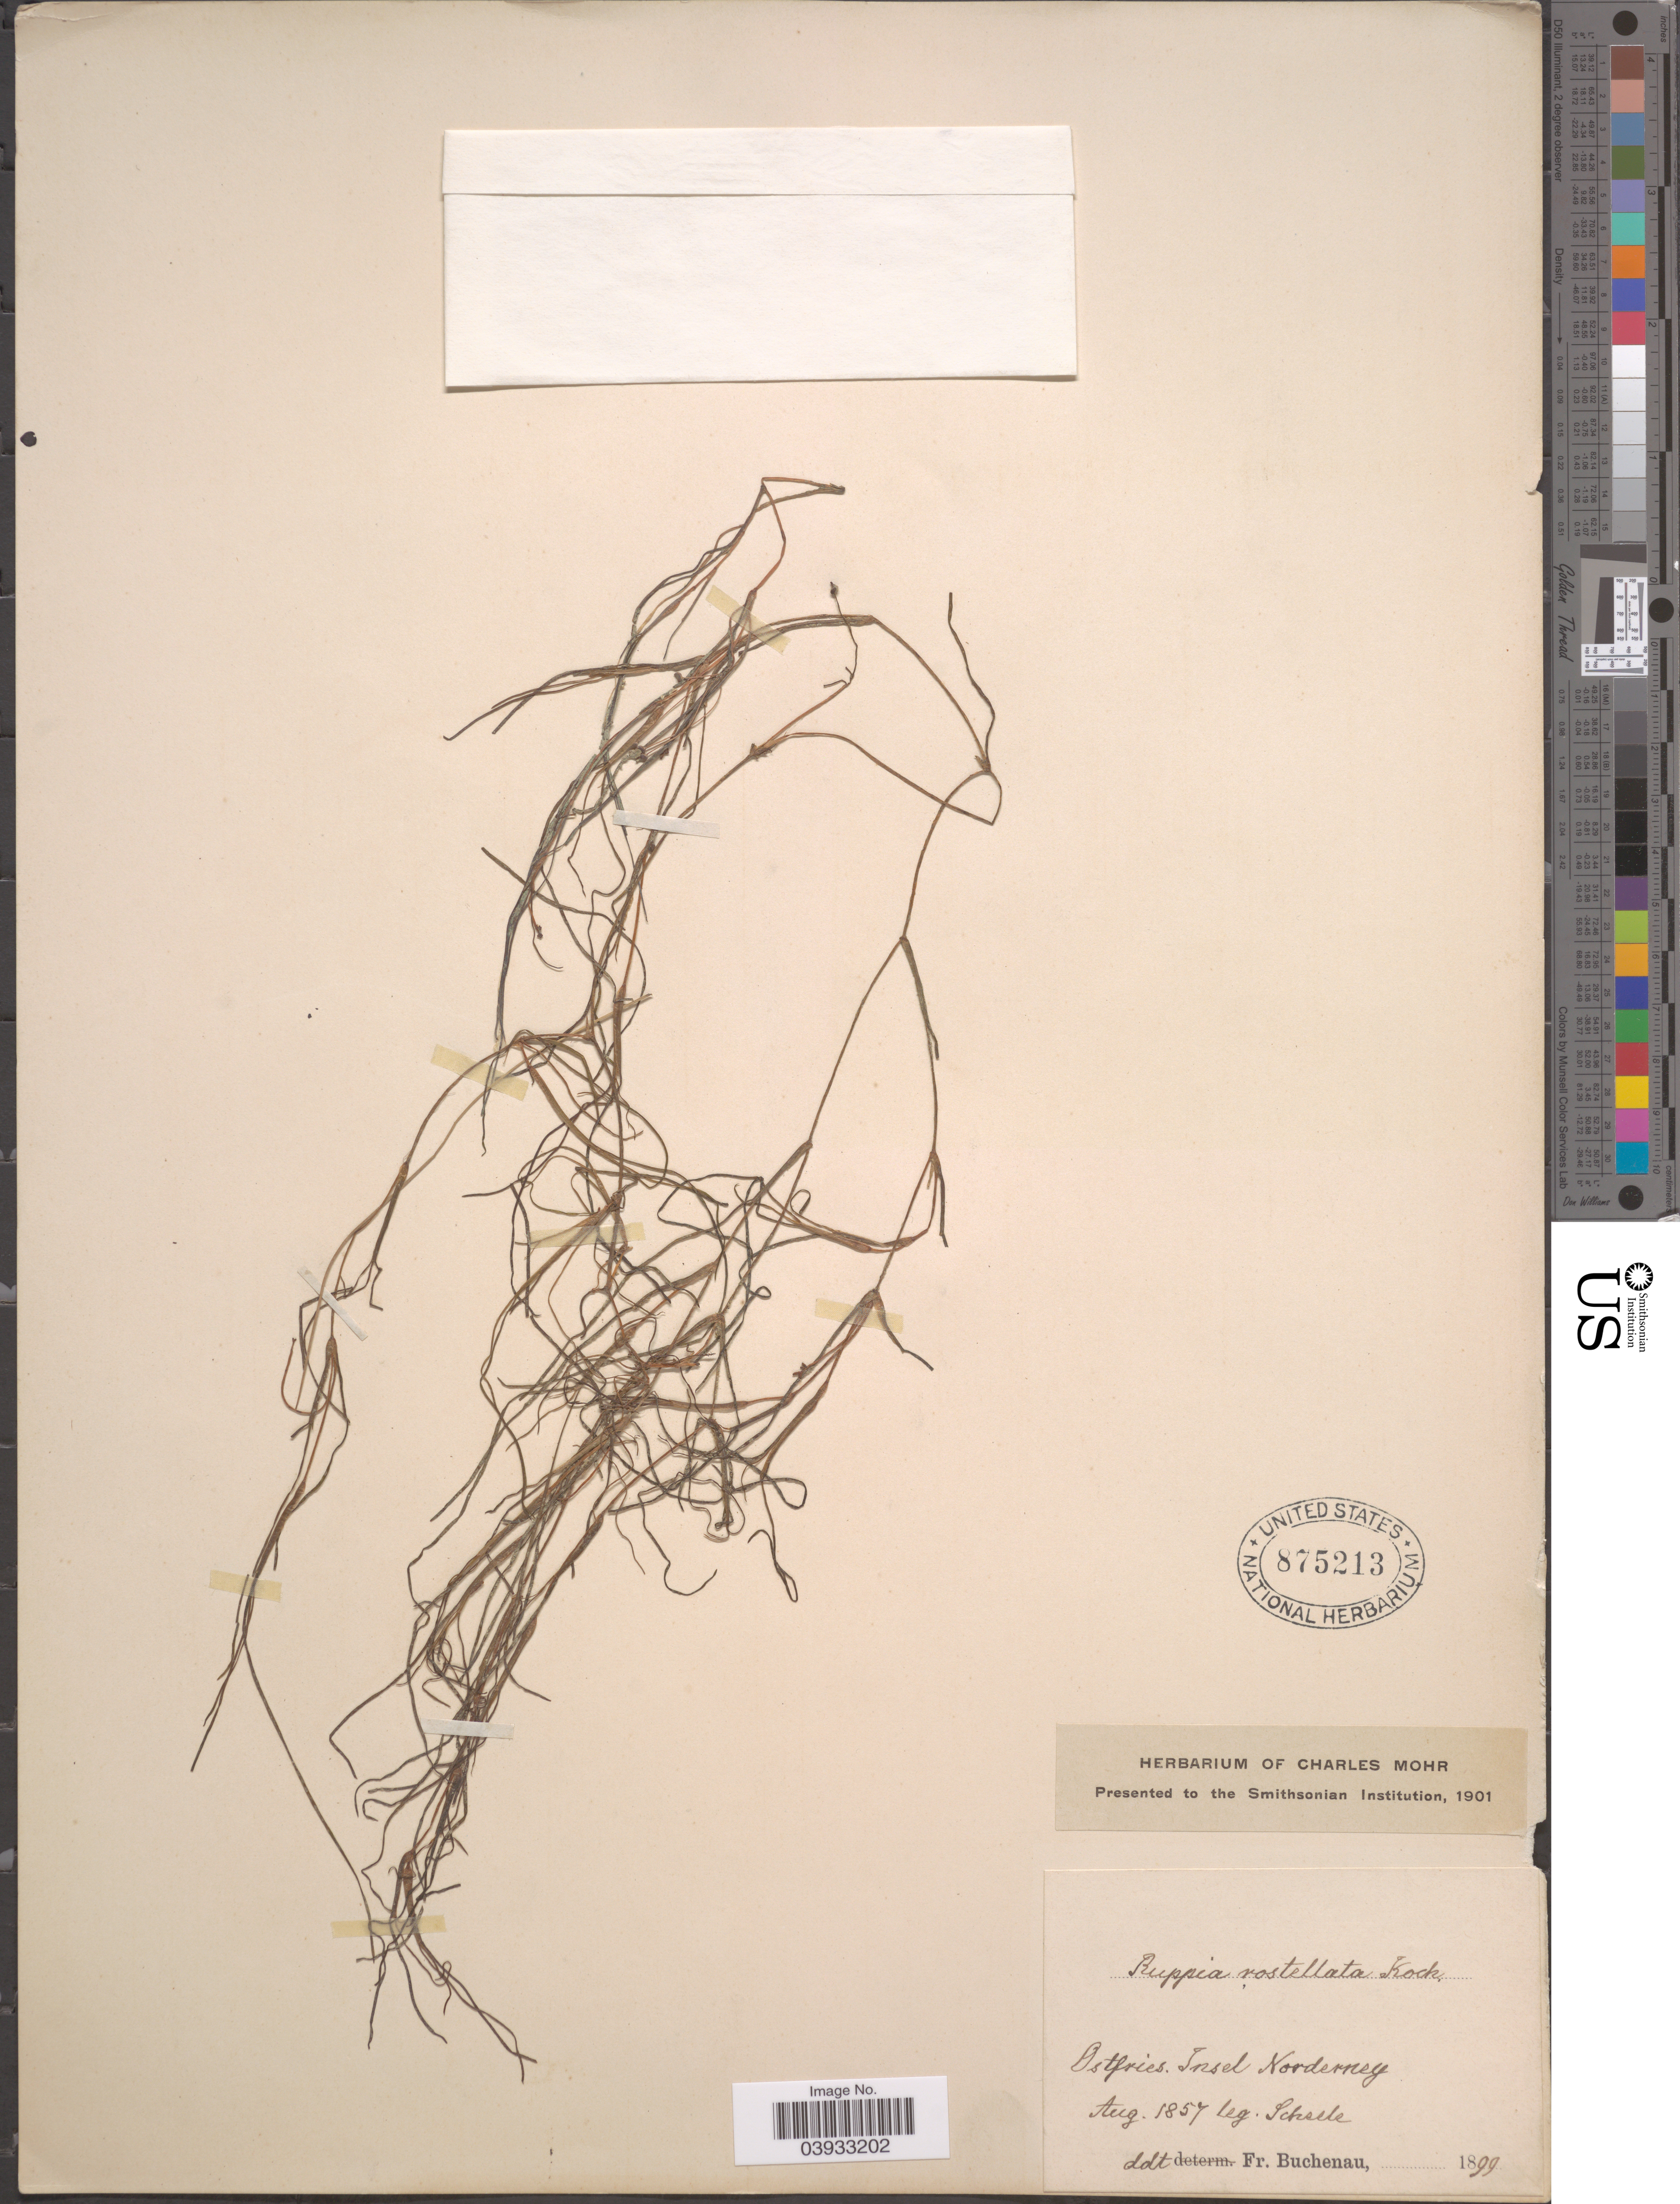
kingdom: Plantae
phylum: Tracheophyta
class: Liliopsida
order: Alismatales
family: Ruppiaceae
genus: Ruppia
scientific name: Ruppia rostellata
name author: W.D.J. Koch ex Rchb.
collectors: Scheels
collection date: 1857-08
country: Germany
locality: Ostfries. Insel Norderney.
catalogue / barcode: US 875213